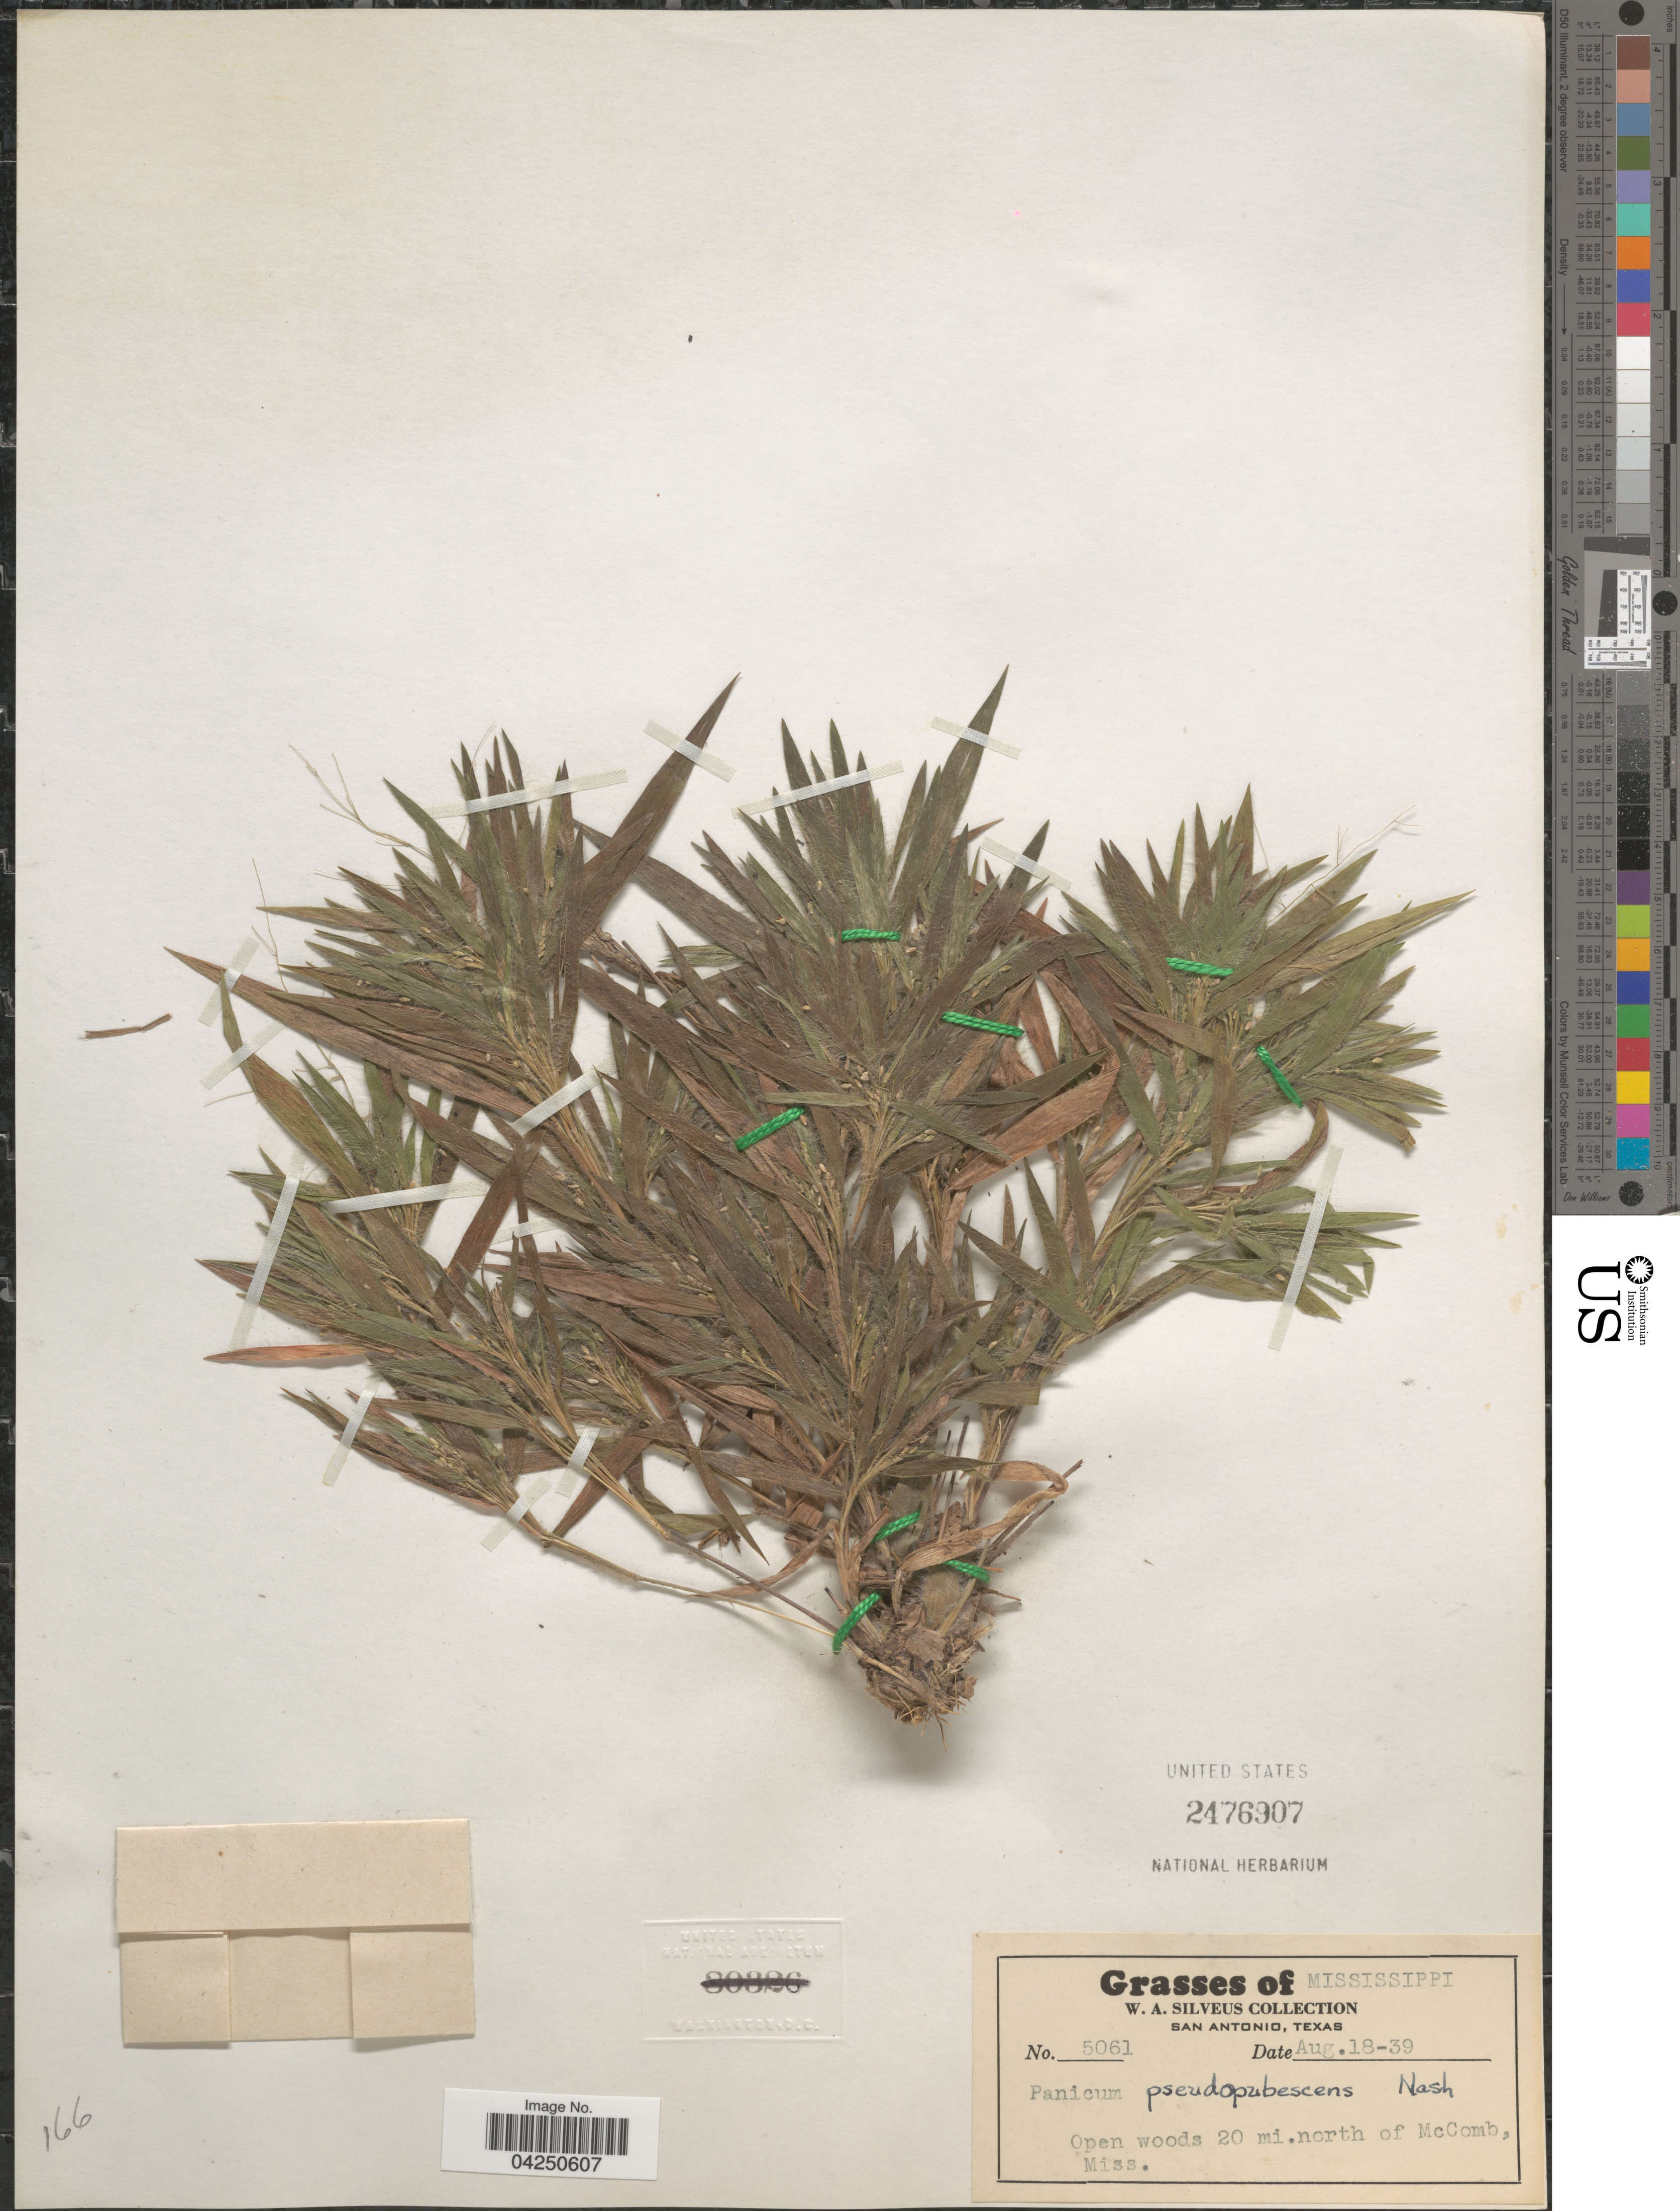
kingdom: Plantae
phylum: Tracheophyta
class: Liliopsida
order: Poales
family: Poaceae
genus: Dichanthelium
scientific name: Dichanthelium acuminatum var. acuminatum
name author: (Sw.) Gould & C.A. Clark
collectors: W. Silveus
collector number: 5061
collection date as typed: Transcribed d/m/y: 18/8/39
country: United States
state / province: Mississippi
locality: Open woods 20 mi. north of McComb.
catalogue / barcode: US 2476907